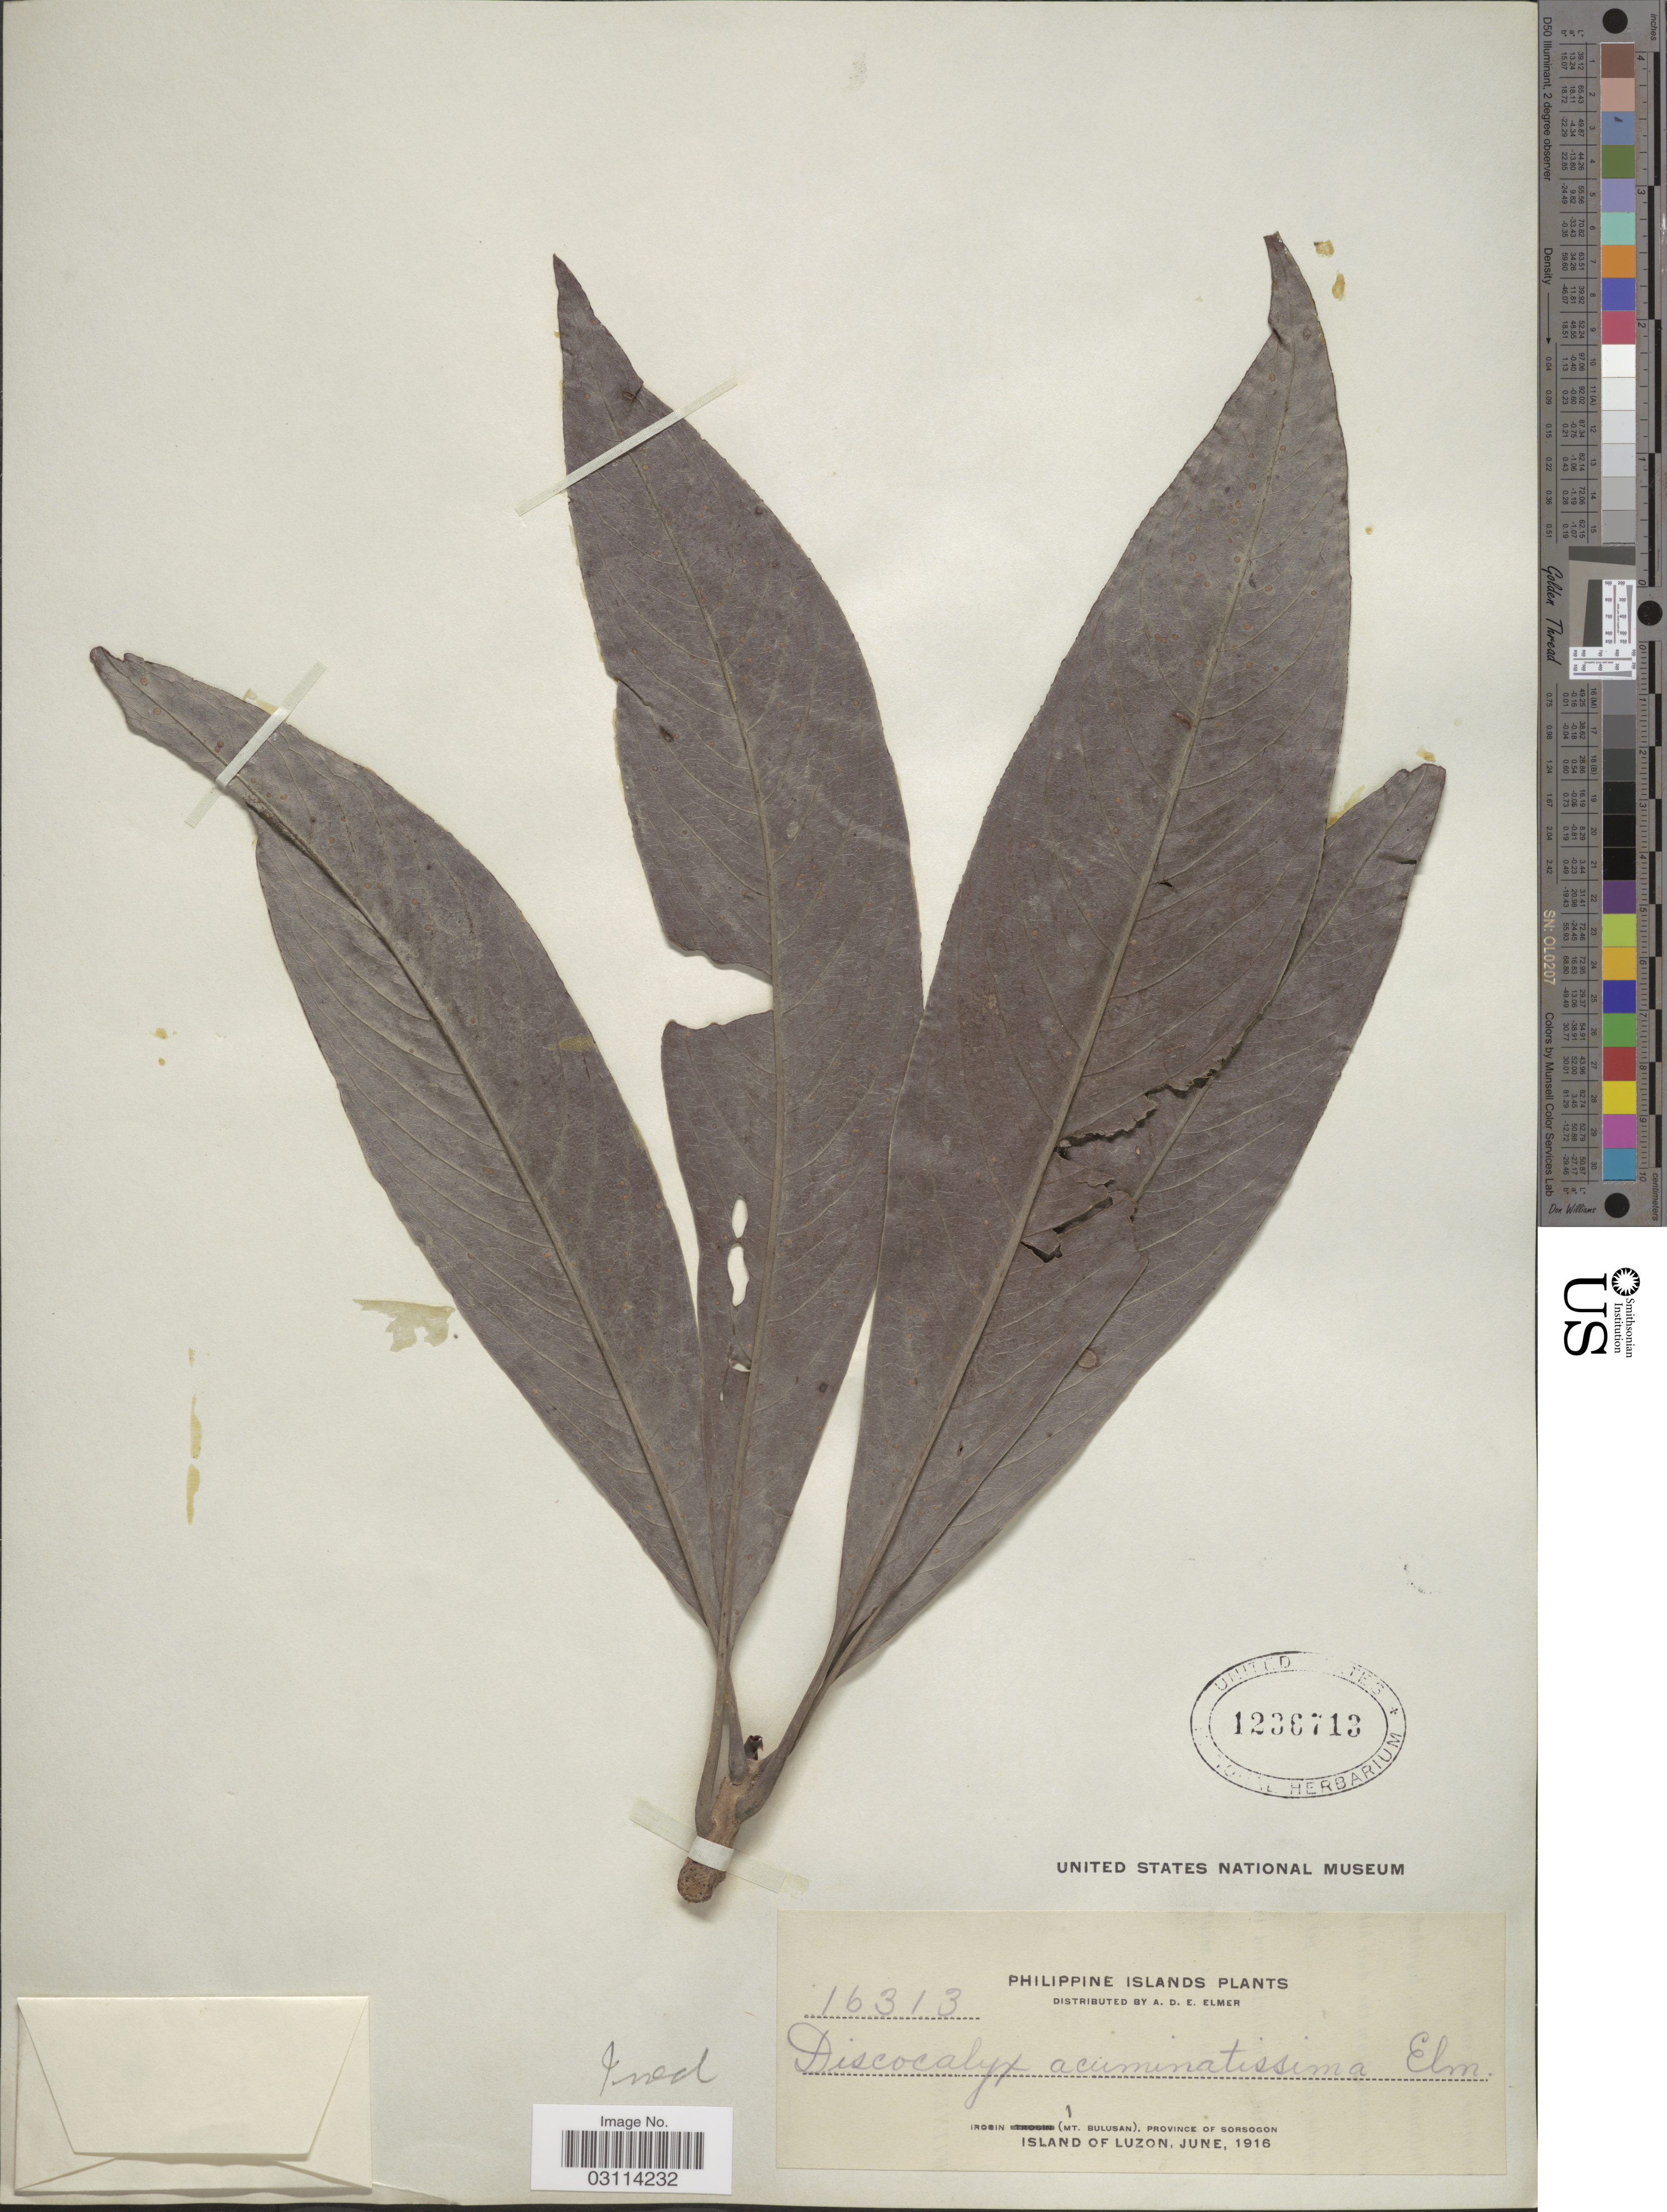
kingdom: Plantae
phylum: Tracheophyta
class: Magnoliopsida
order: Ericales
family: Primulaceae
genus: Discocalyx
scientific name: Discocalyx sp.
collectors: A. D. E. Elmer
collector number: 16313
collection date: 1916-06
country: Philippines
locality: Irosin (Mt. Bulusan), Province of Sorsogon, Island of Luzon.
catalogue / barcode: US 1236713